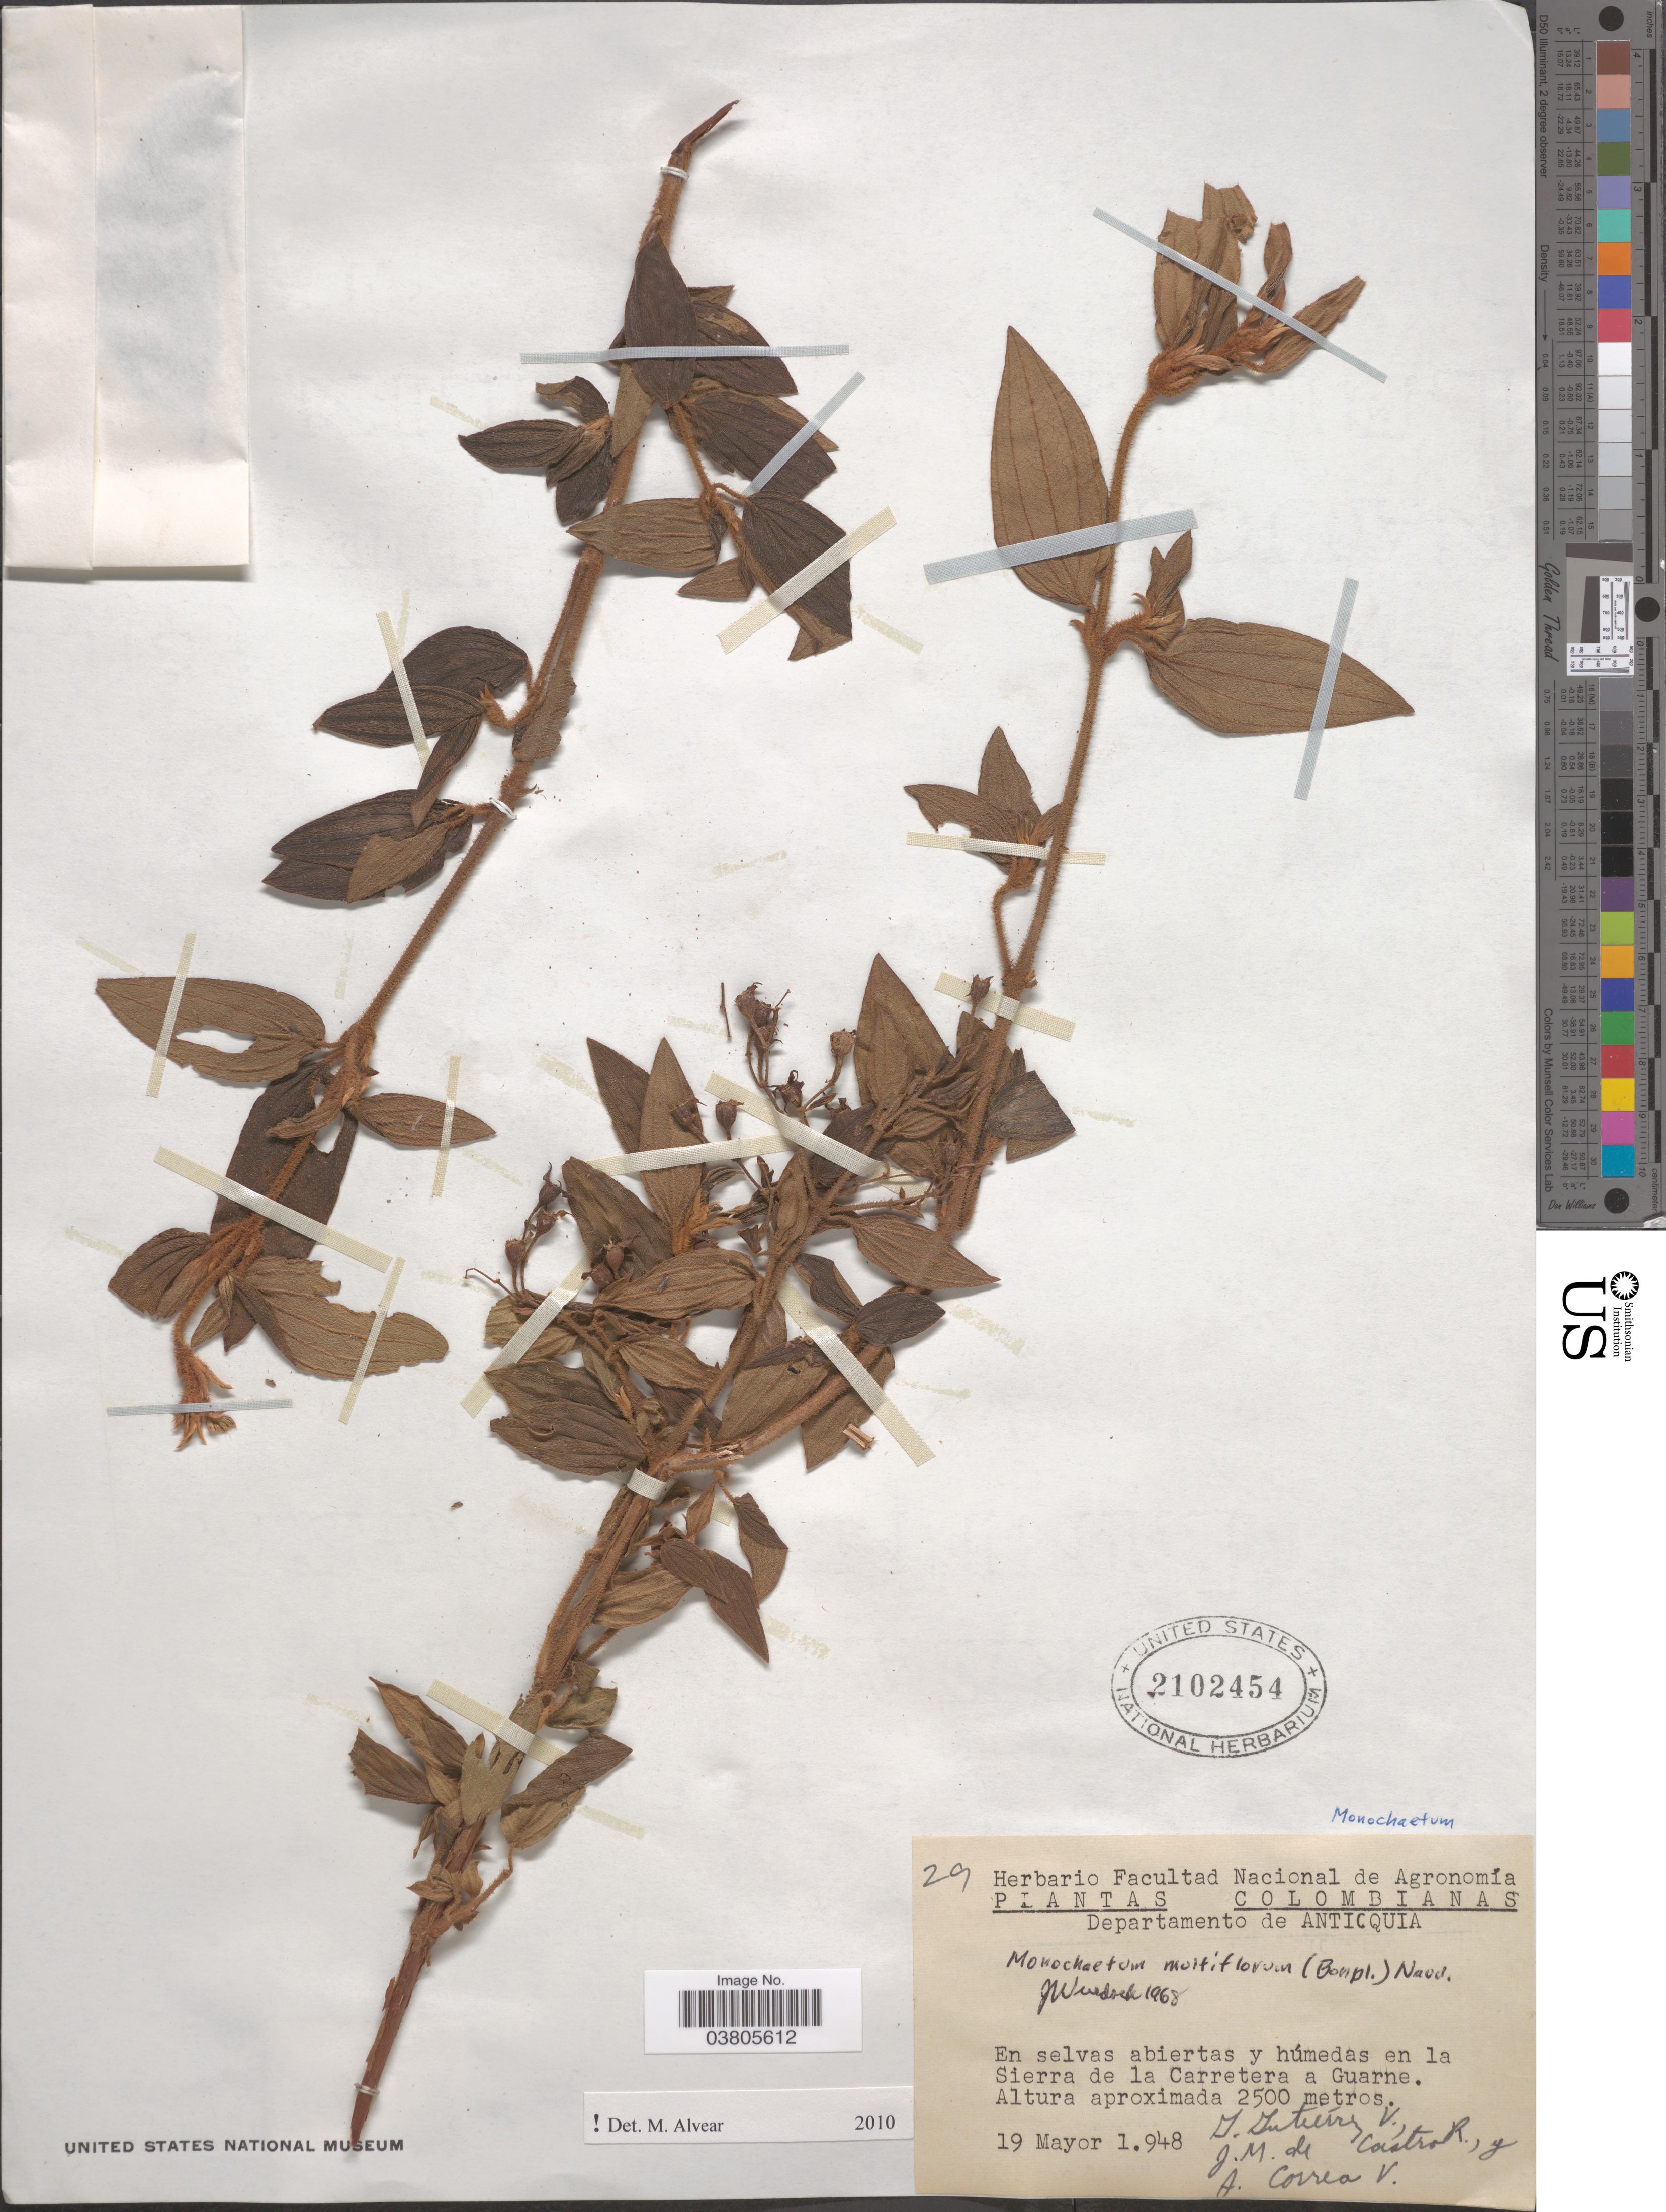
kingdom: Plantae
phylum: Tracheophyta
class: Magnoliopsida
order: Myrtales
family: Melastomataceae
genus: Monochaetum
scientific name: Monochaetum multiflorum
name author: (Bonpl.) Naudin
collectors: G. Gutiérrez V., J. De Castro R. & A. Correa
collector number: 29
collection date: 1948-05-19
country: Colombia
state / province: Antioquia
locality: Departamento de Antioquia. En selvas abiertas y húmedas en la Sierra de la Carretera a Guarne.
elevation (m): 2500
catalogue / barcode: US 2102454